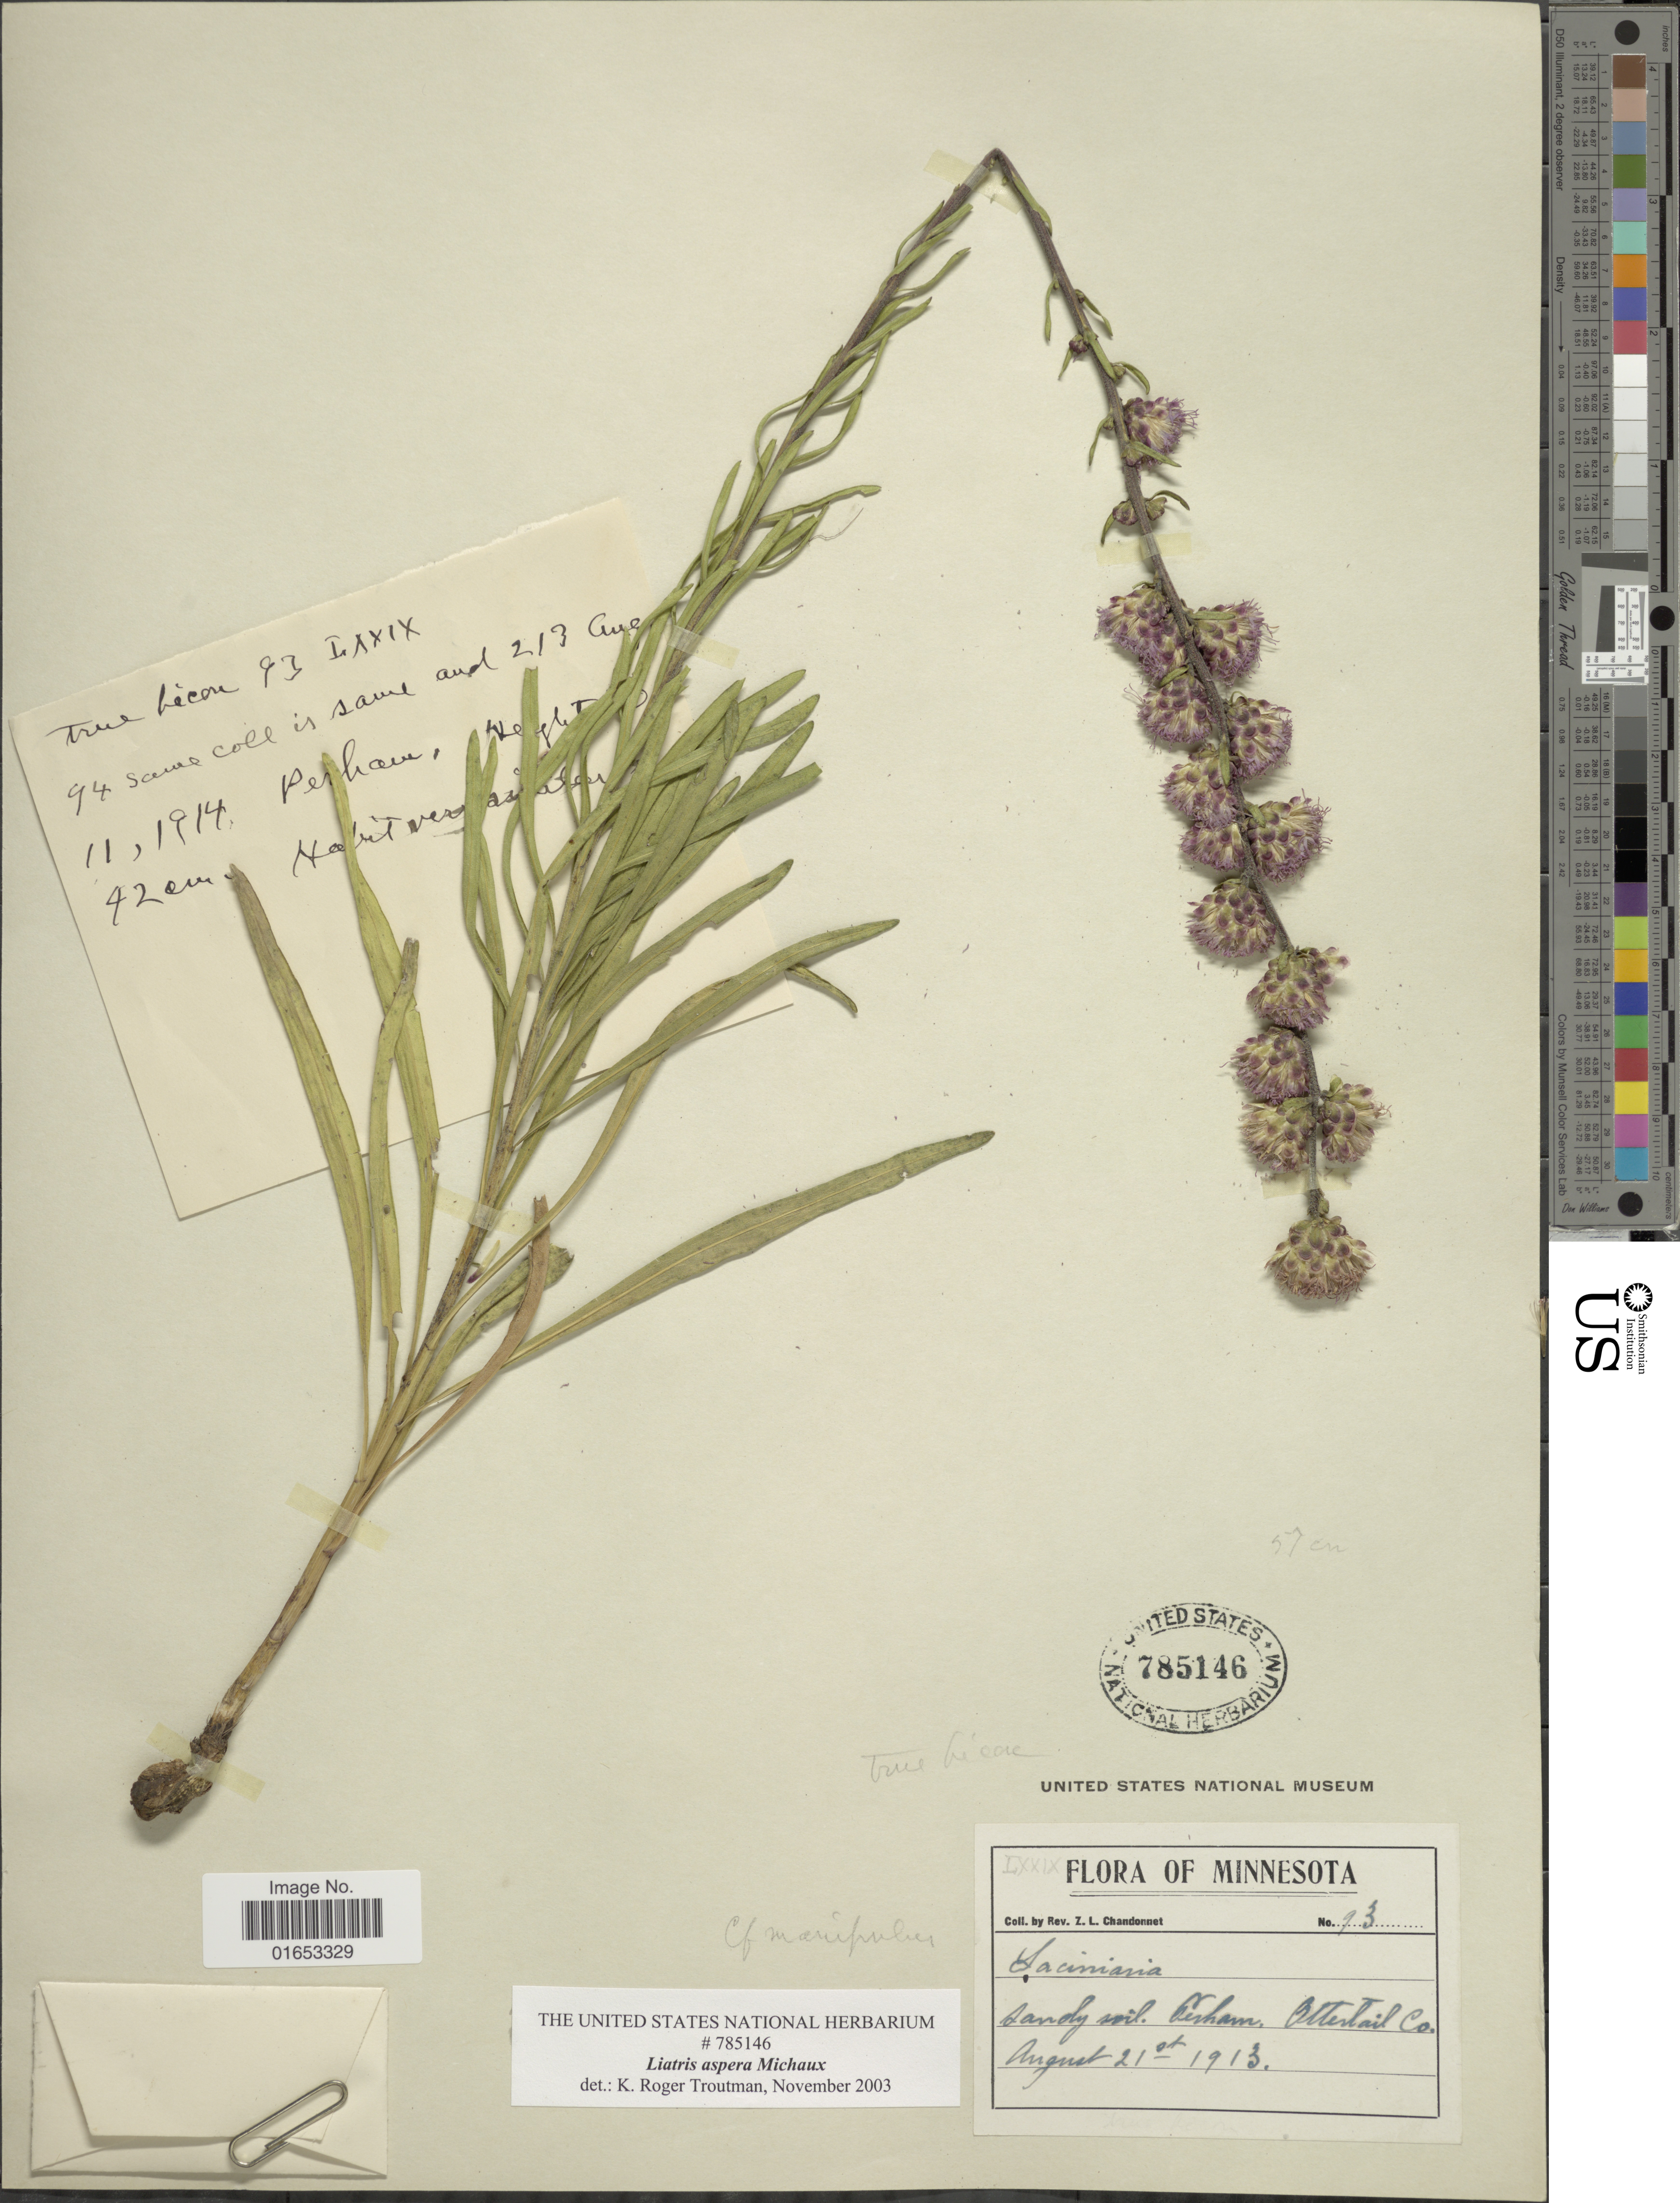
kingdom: Plantae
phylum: Tracheophyta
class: Magnoliopsida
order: Asterales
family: Asteraceae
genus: Liatris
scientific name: Liatris aspera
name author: Michx.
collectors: Z. Chandonnet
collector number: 93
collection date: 1913-08-20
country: United States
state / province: Minnesota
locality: Perham, Otter Tail Co.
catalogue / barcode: US 785146